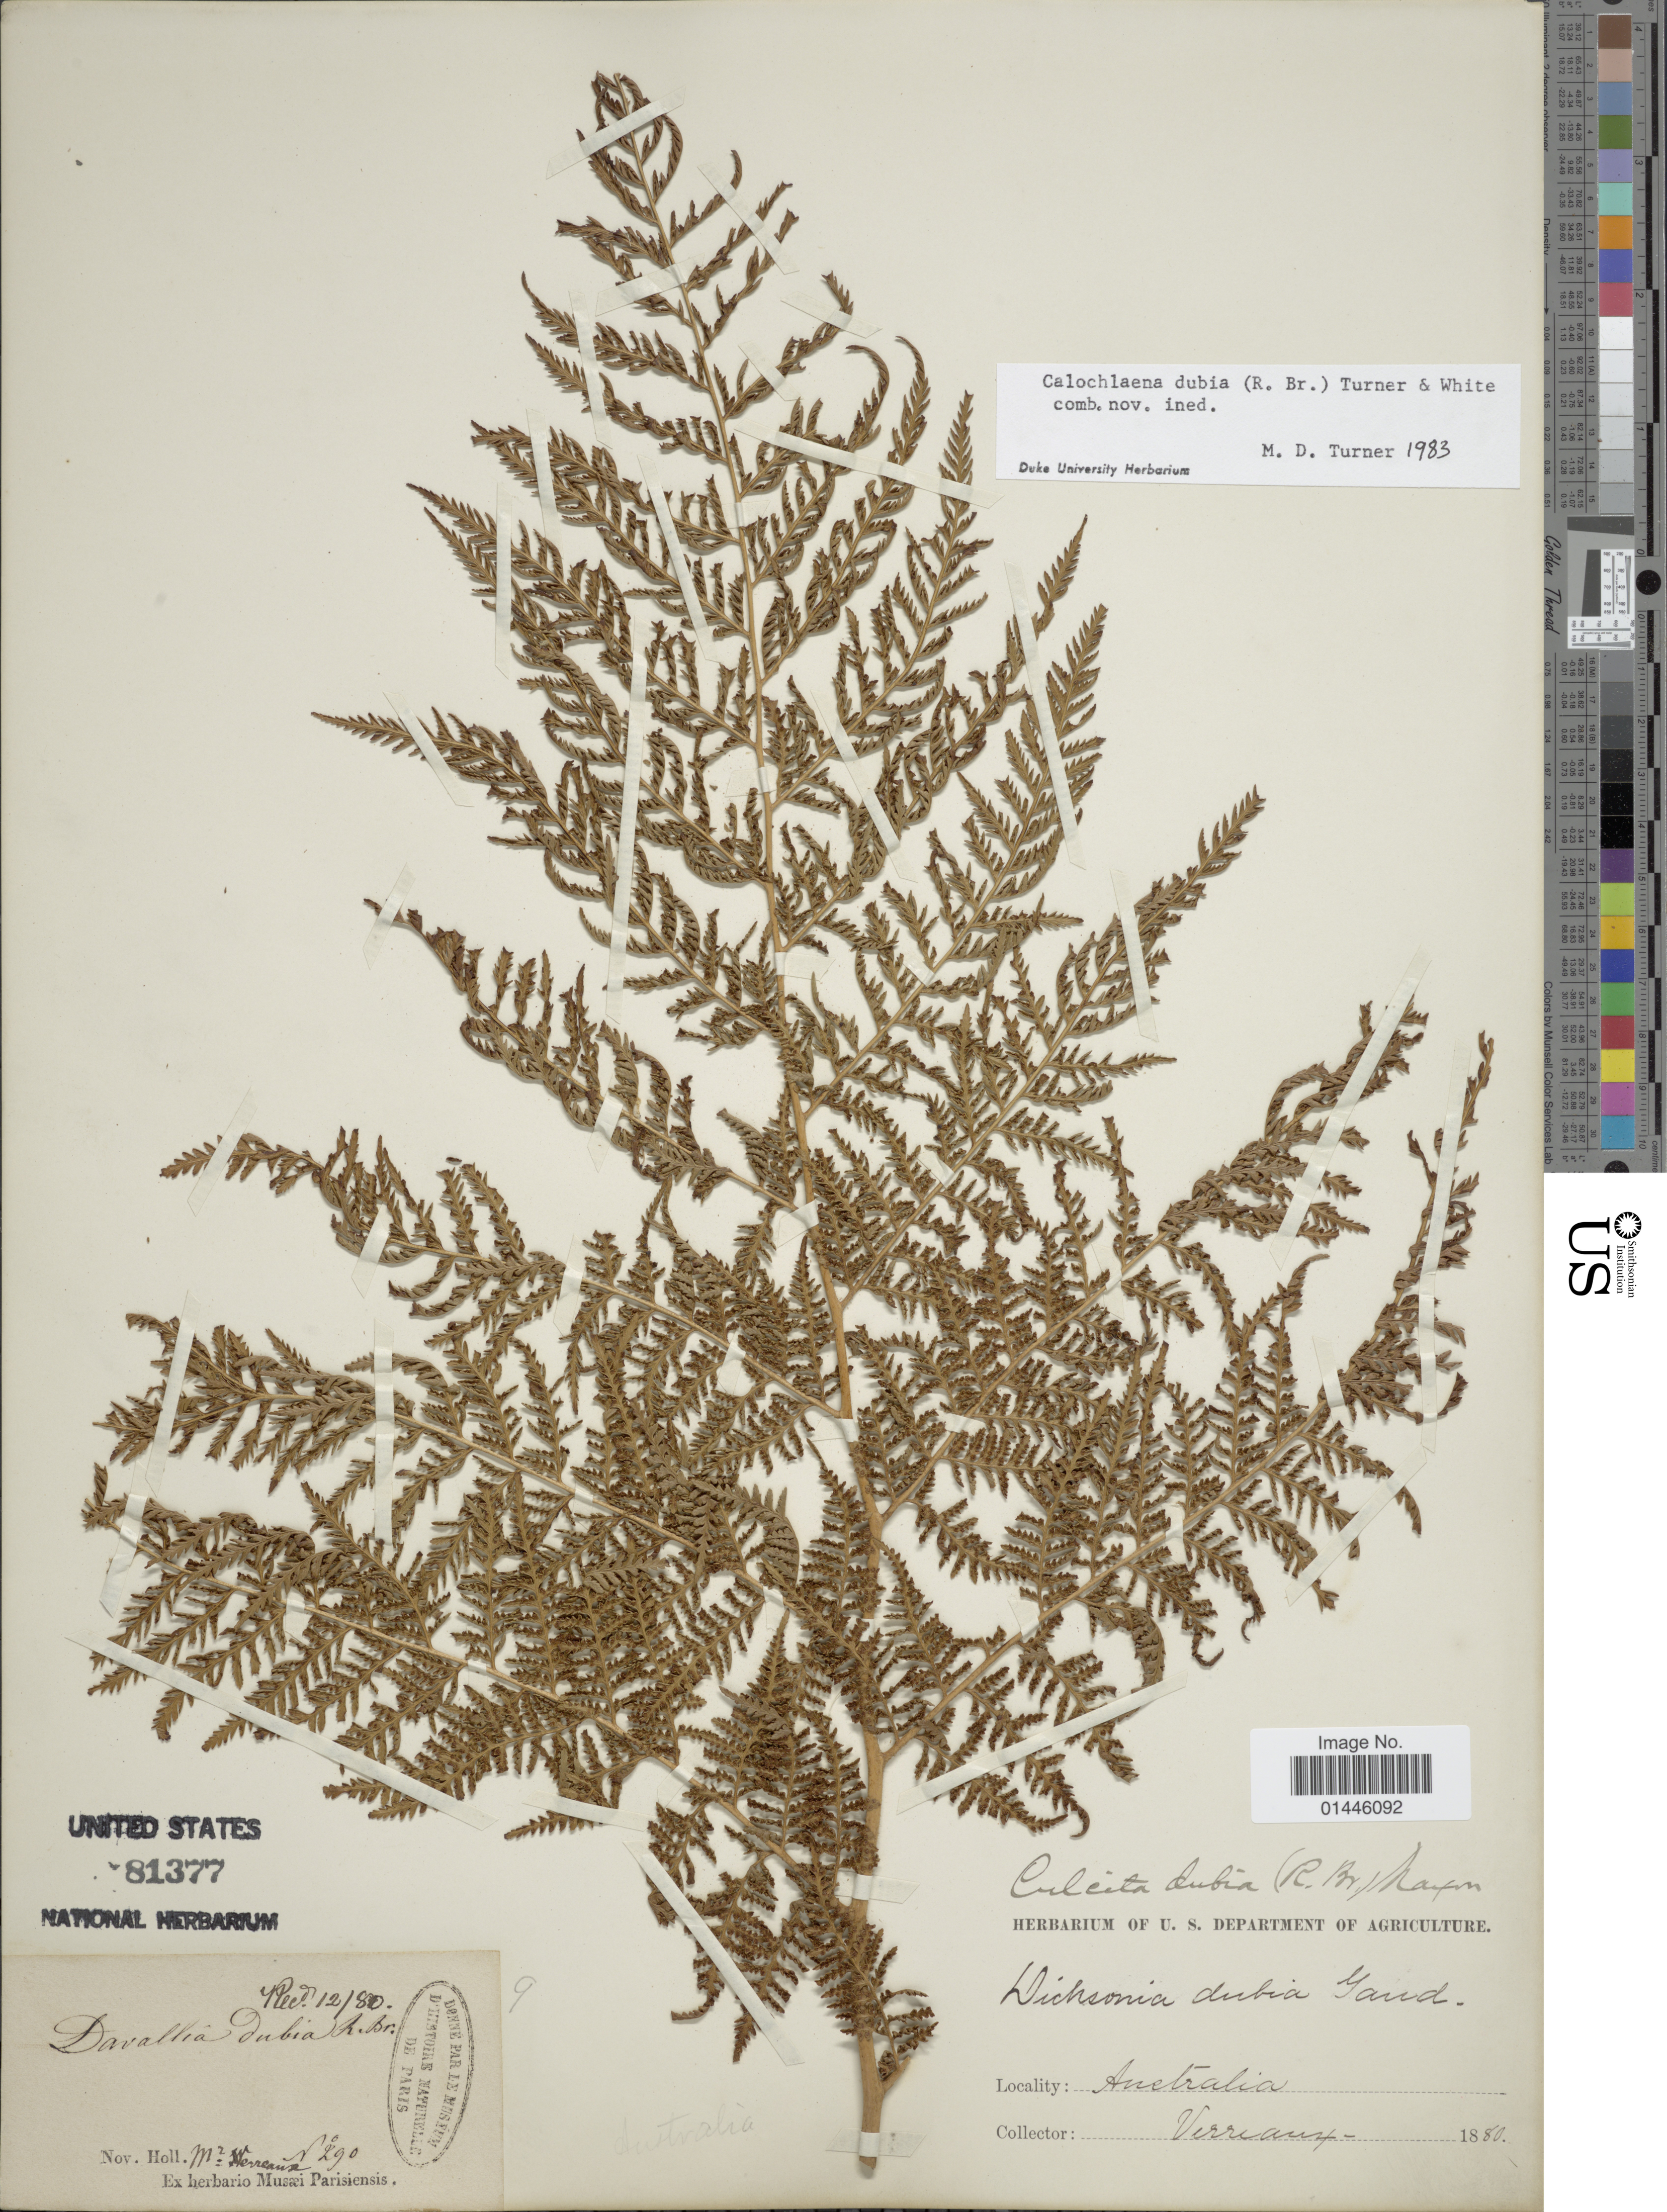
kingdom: Plantae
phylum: Tracheophyta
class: Polypodiopsida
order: Cyatheales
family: Dicksoniaceae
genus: Calochlaena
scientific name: Calochlaena dubia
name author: (R. Br.) M.D. Turner & R.A. White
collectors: M. Verreaux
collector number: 290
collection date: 1880-11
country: Australia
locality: Nov Holl.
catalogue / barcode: US 81377